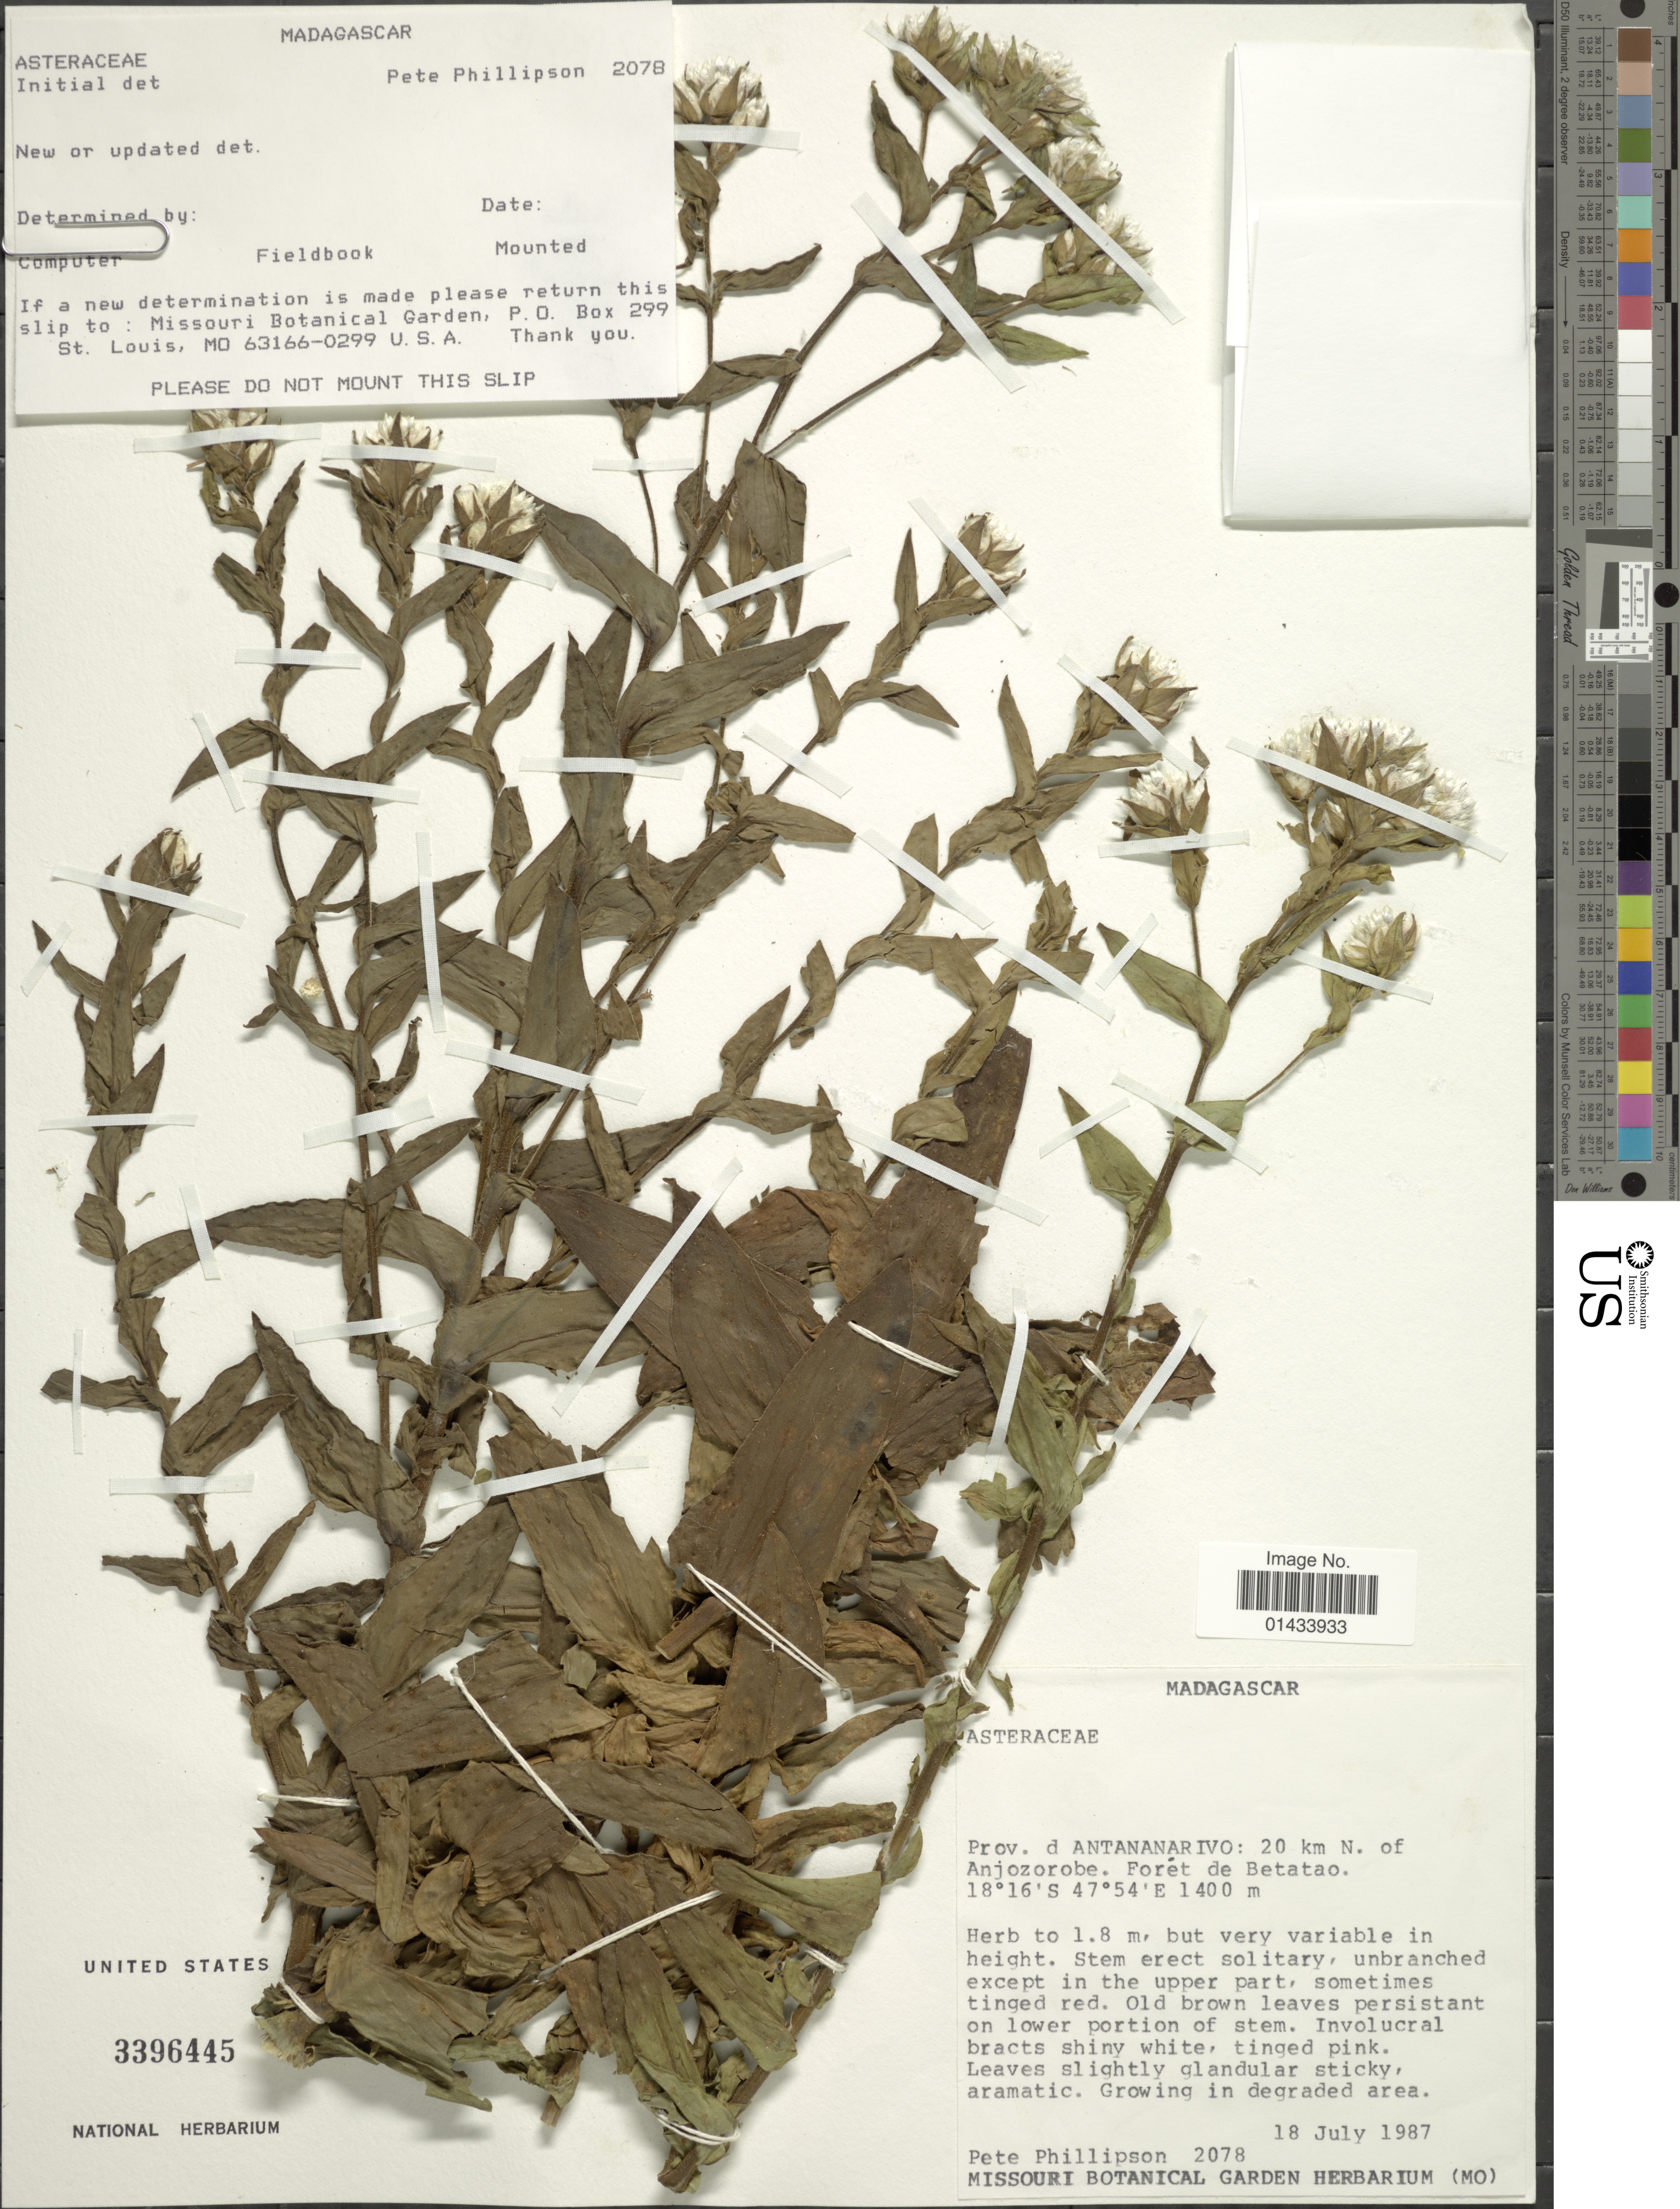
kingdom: Plantae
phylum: Tracheophyta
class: Magnoliopsida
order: Asterales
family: Asteraceae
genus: Helichrysum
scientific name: Helichrysum sp.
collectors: P. B. Phillipson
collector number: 2078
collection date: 1987-07-18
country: Madagascar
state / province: Analamanga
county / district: Anjozorobe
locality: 20 km N. of Anjozorobe, Forét de Betatao, growing in degraded area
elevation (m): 1400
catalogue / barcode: US 3396445